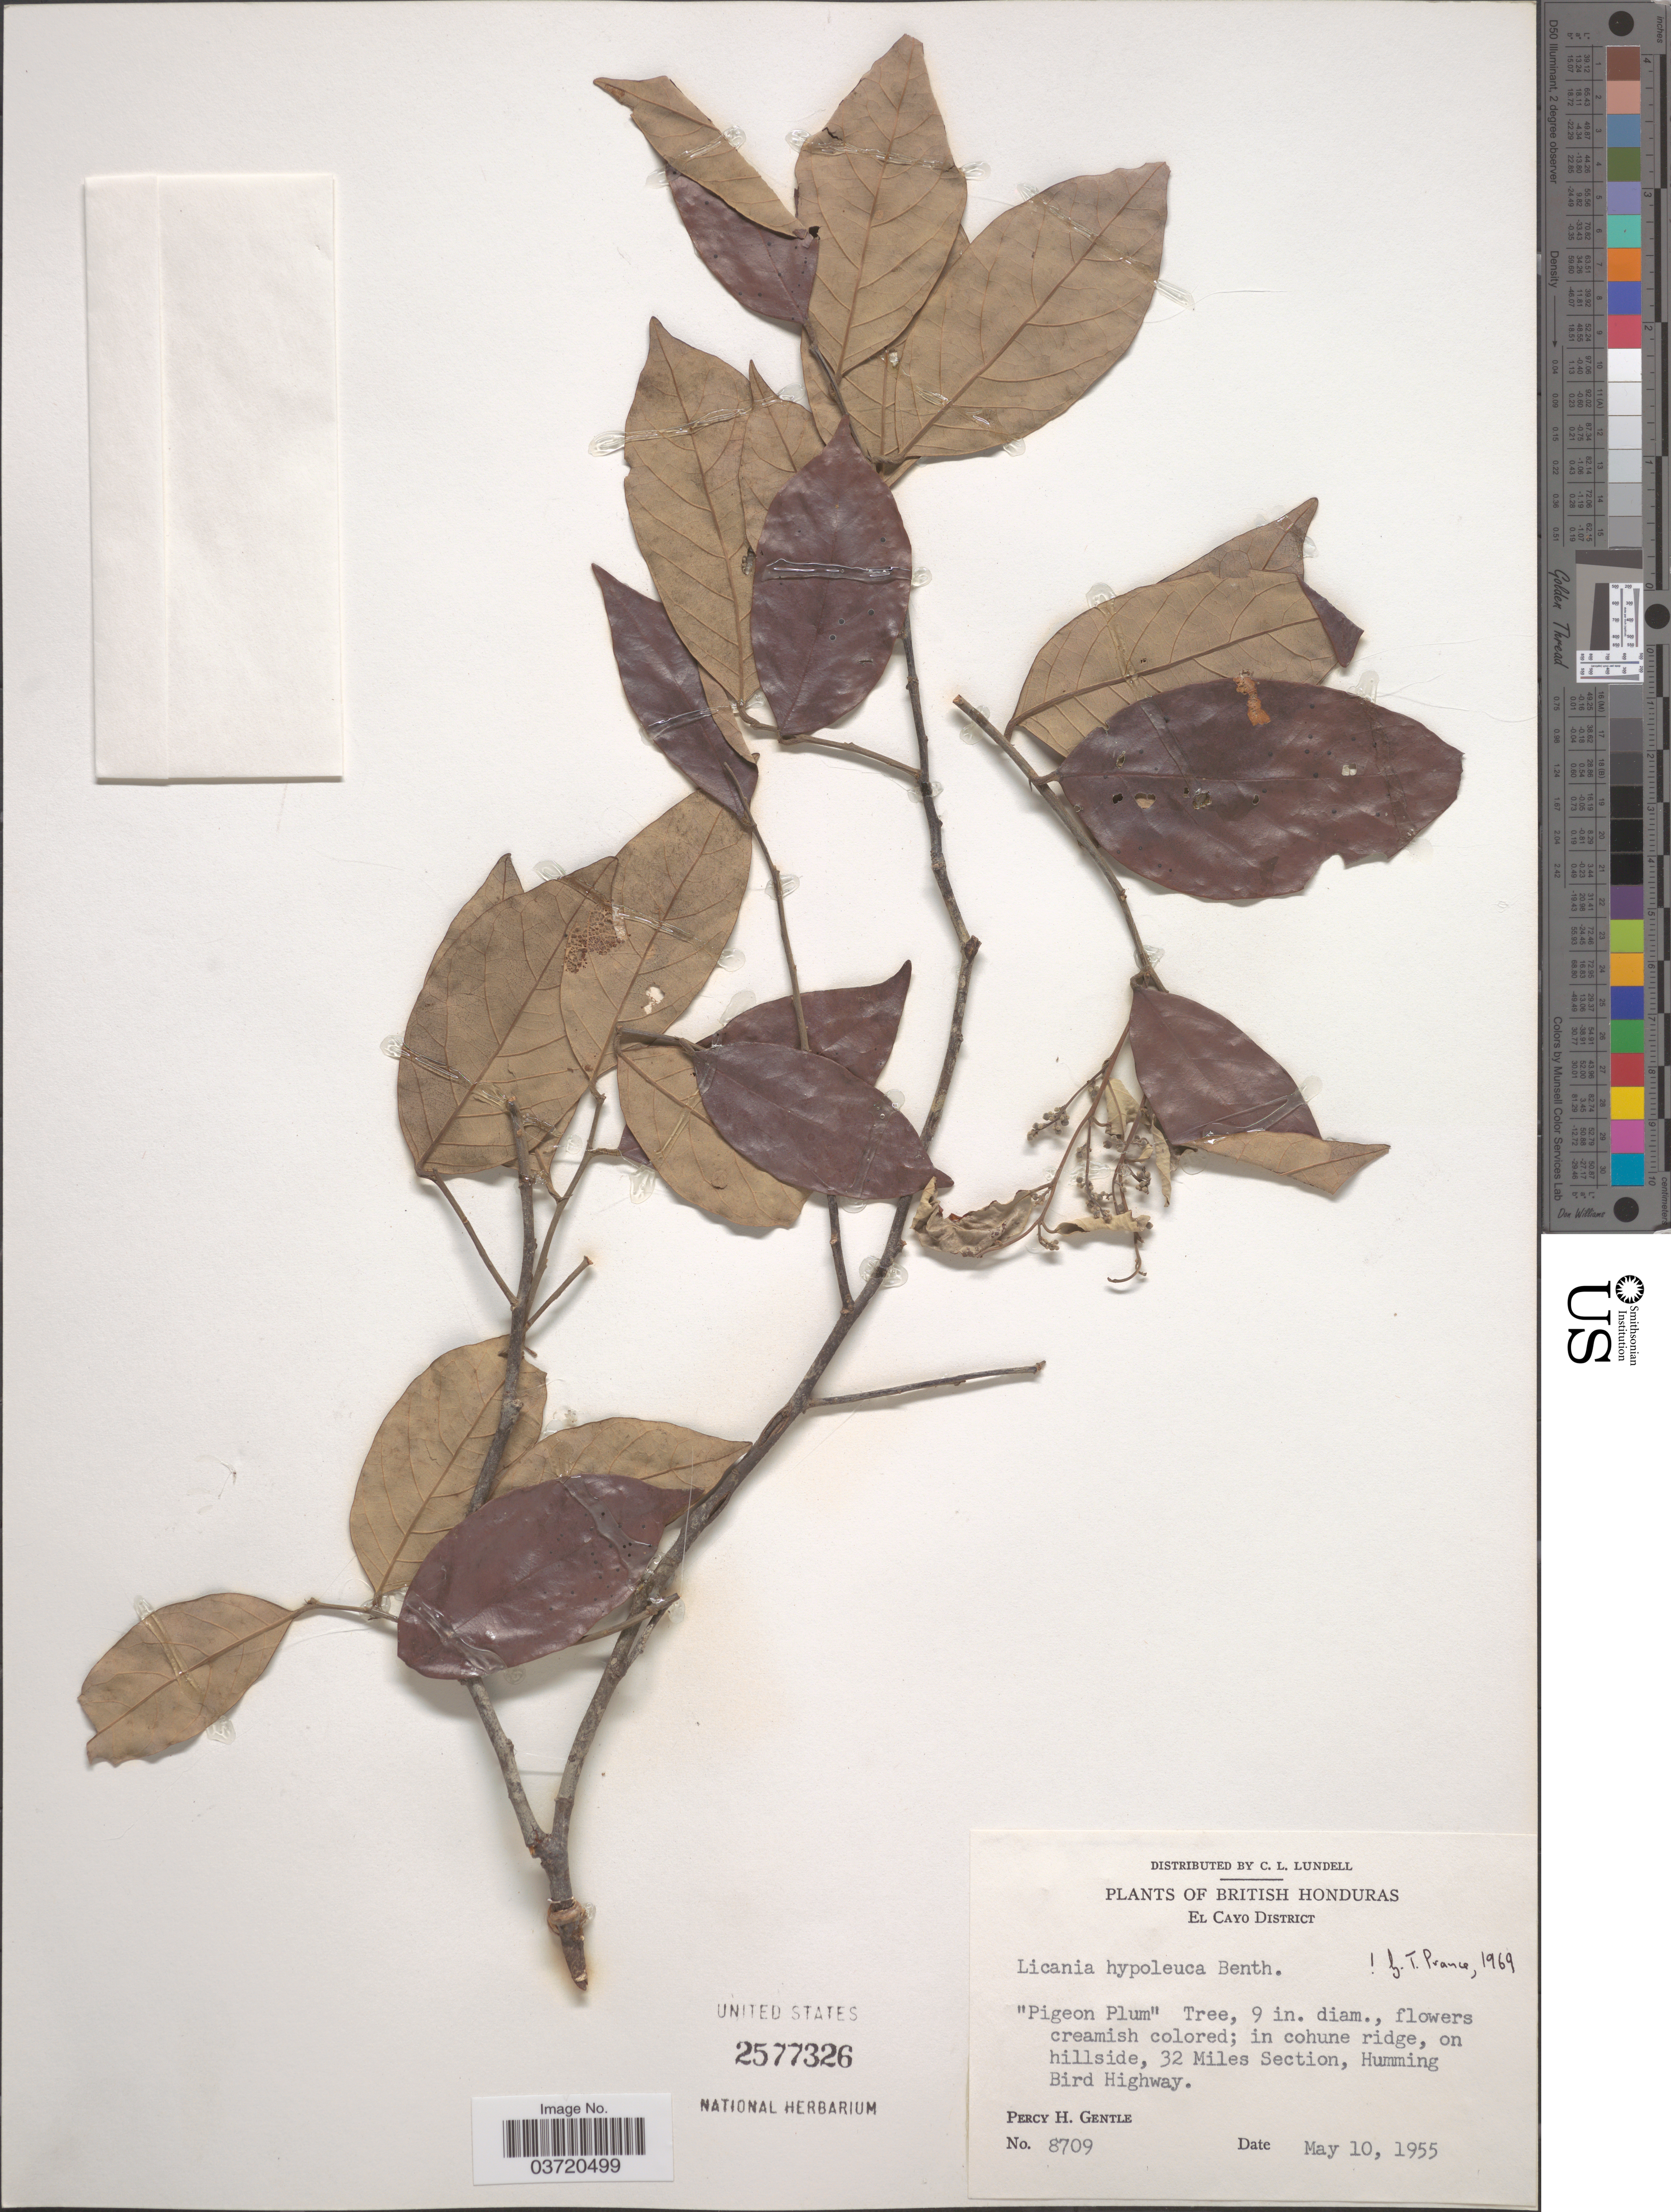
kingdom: Plantae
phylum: Tracheophyta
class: Magnoliopsida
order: Malpighiales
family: Chrysobalanaceae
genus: Licania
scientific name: Licania hypoleuca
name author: Benth.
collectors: P. H. Gentle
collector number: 8709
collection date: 1955-05-10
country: Belize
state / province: Cayo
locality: British Honduras. El Cayo District. In cohune ridge, on hillside, 32 Miles Section, Humming Bird Highway.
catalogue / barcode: US 2577326